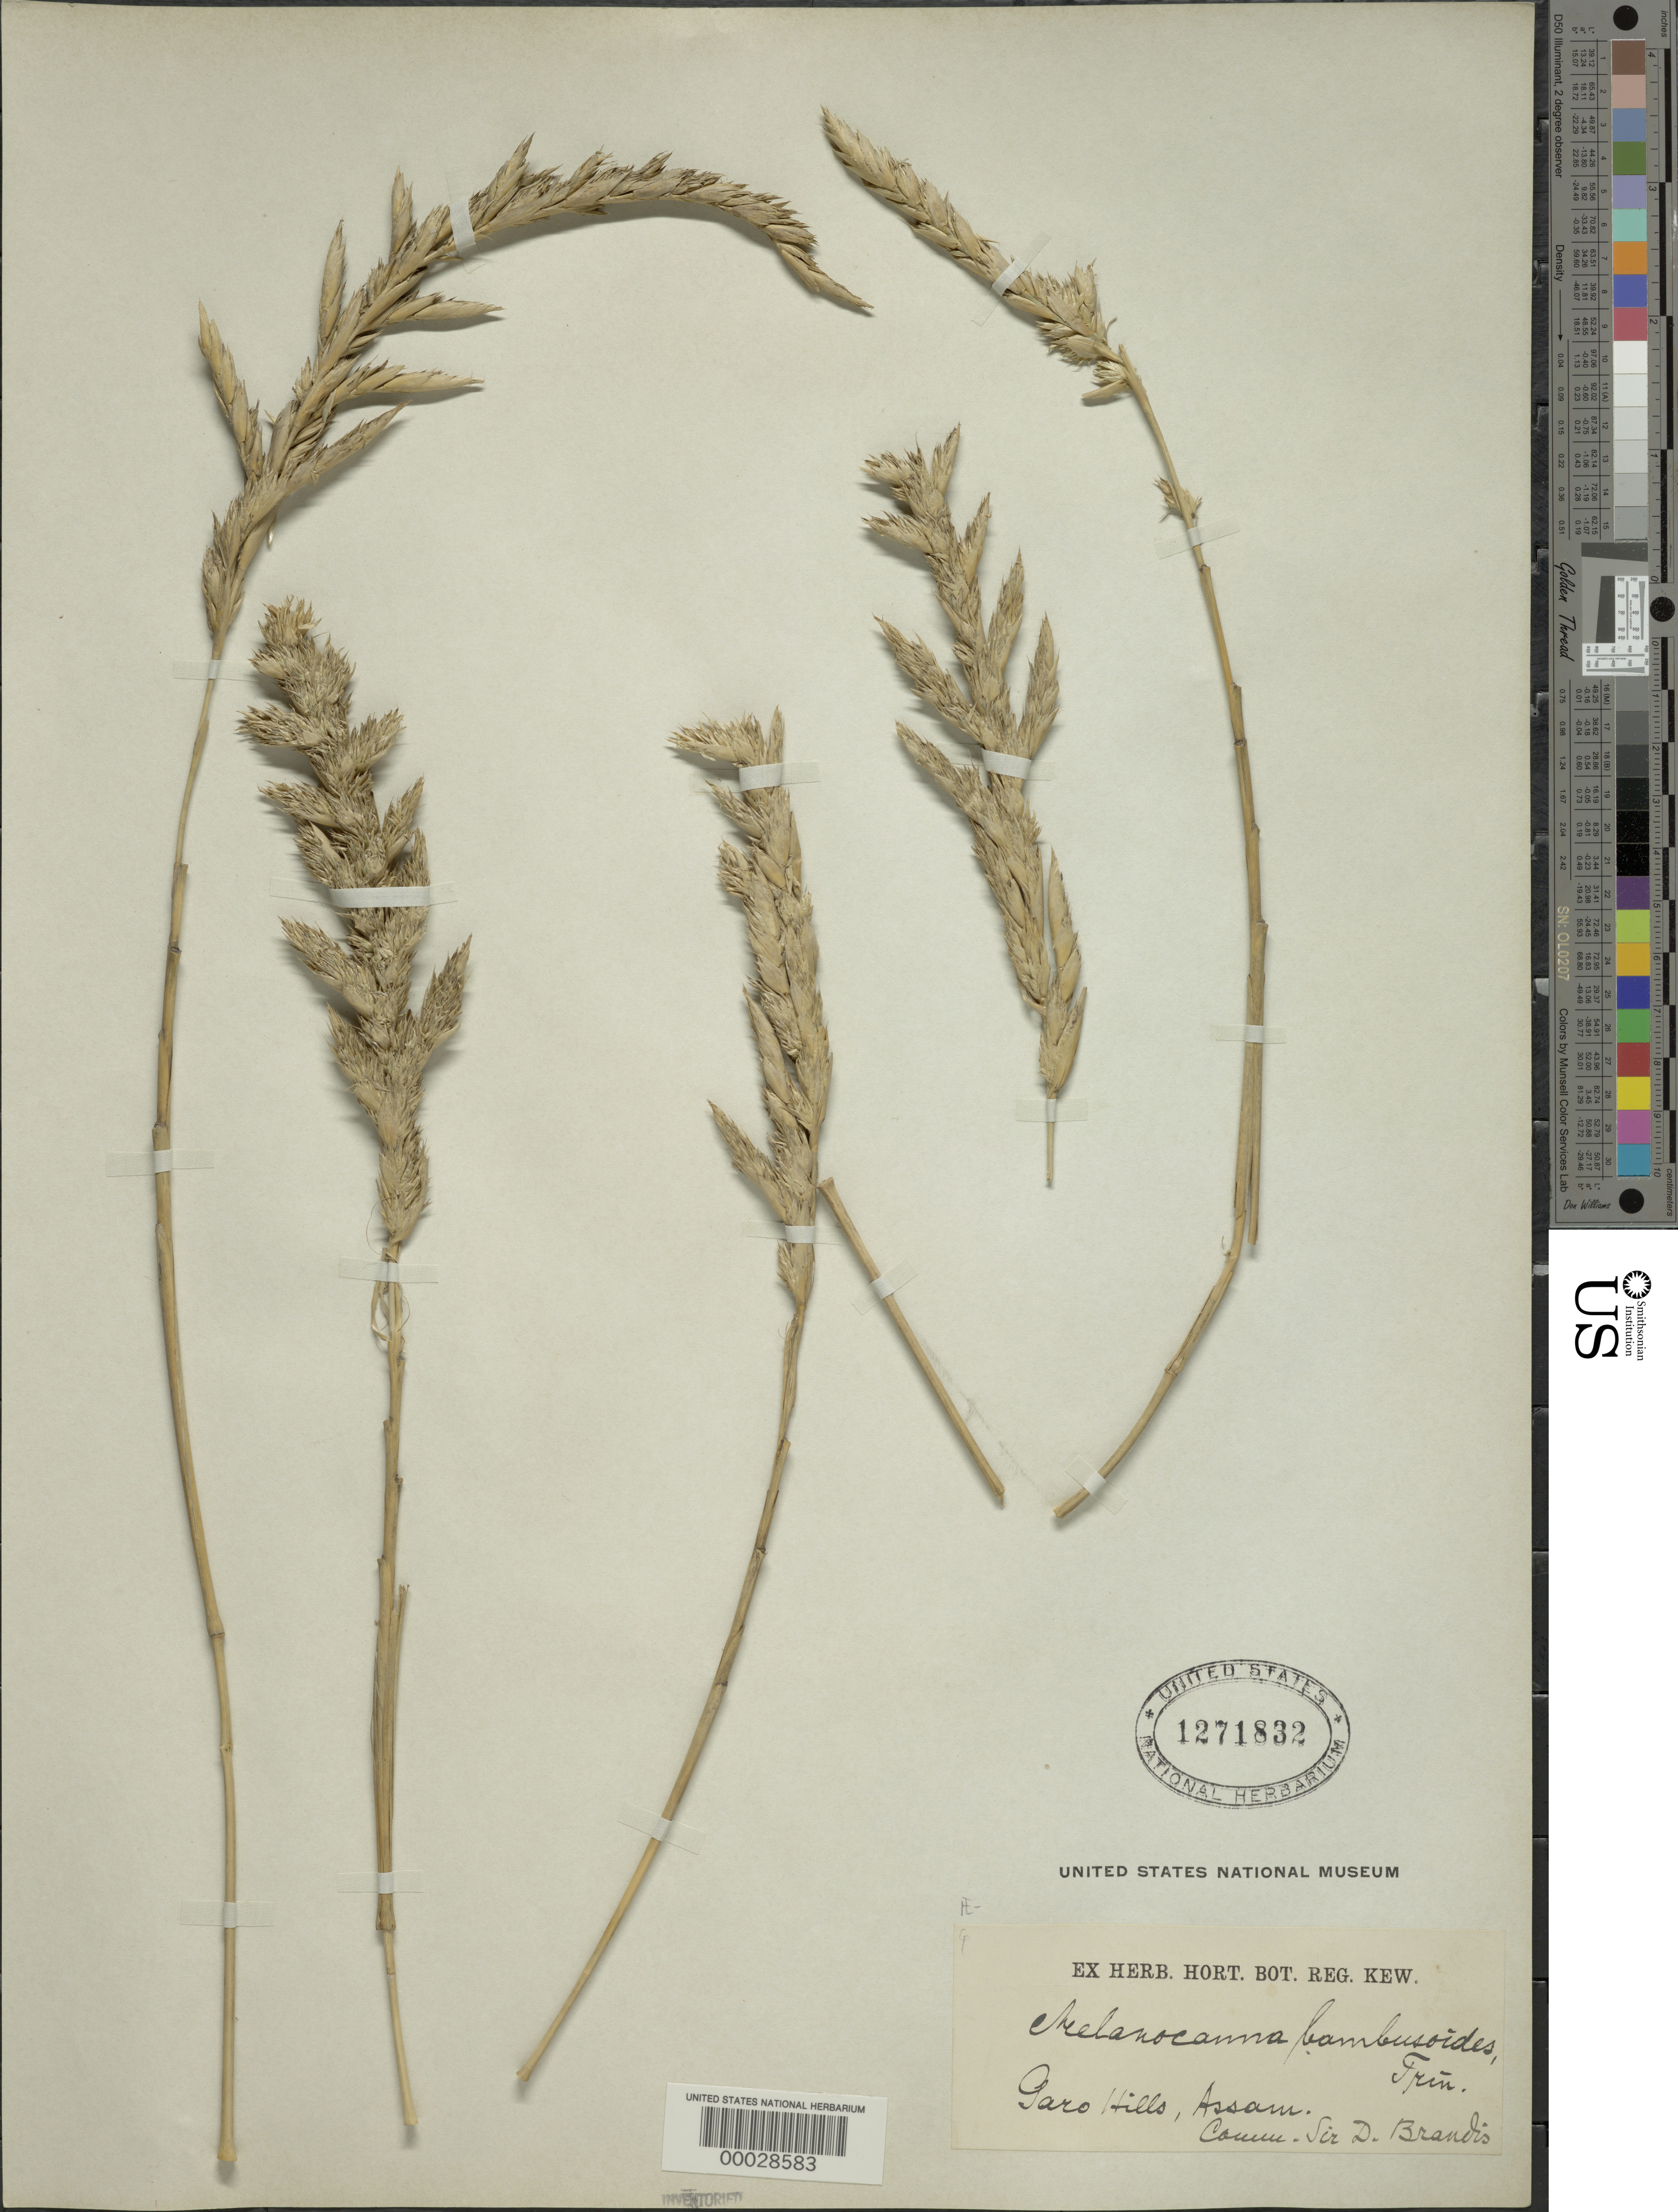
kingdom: Plantae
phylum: Tracheophyta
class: Liliopsida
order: Poales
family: Poaceae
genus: Melocanna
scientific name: Melocanna baccifera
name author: (Roxb.) Kurz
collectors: D. Brandis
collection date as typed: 1907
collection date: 1907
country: India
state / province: Meghalaya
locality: Garo Hills, Assam.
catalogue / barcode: US 1271832